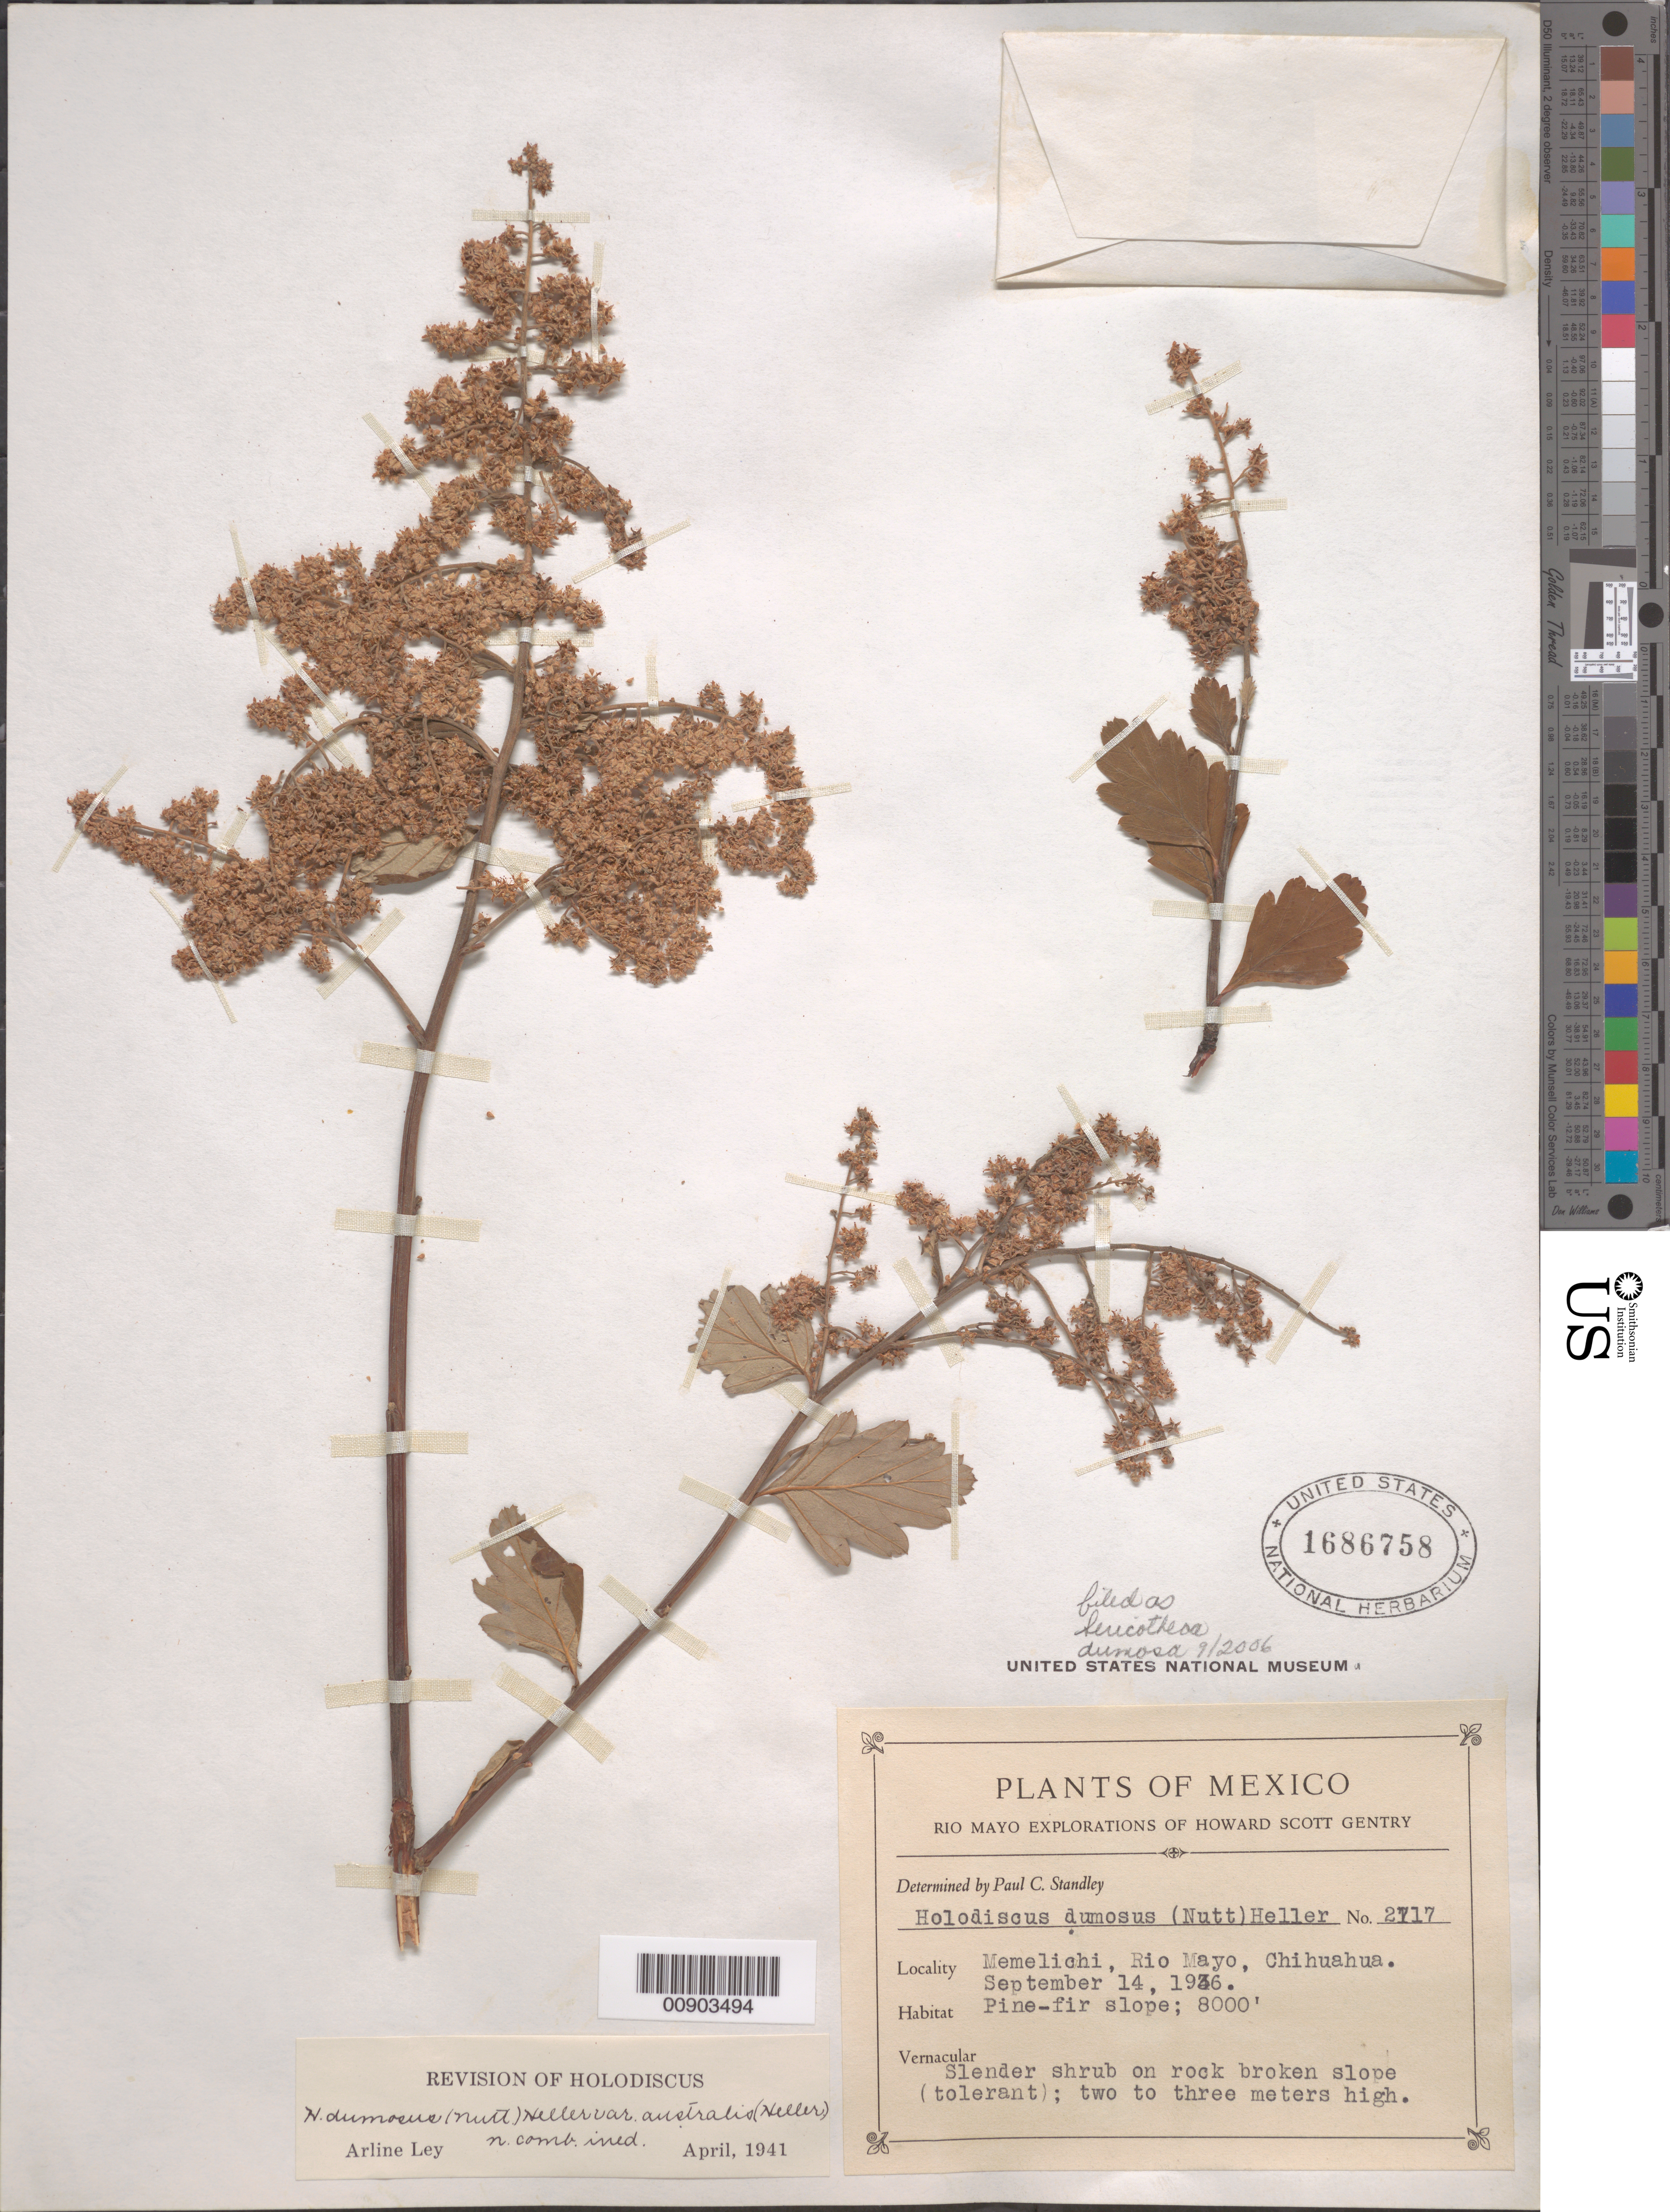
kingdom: Plantae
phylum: Tracheophyta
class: Magnoliopsida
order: Rosales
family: Rosaceae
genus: Holodiscus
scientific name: Holodiscus discolor var. dumosus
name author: Maxim. ex J.M. Coult.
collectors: H. S. Gentry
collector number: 2717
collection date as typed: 14 Sep 1936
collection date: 1936-09-14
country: Mexico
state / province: Chihuahua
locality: Memelichi, Río Mayo, Chihuahua.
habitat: Pine-fir slope. On rock broken slope (tolerant)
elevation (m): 2438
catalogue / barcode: US 1686758